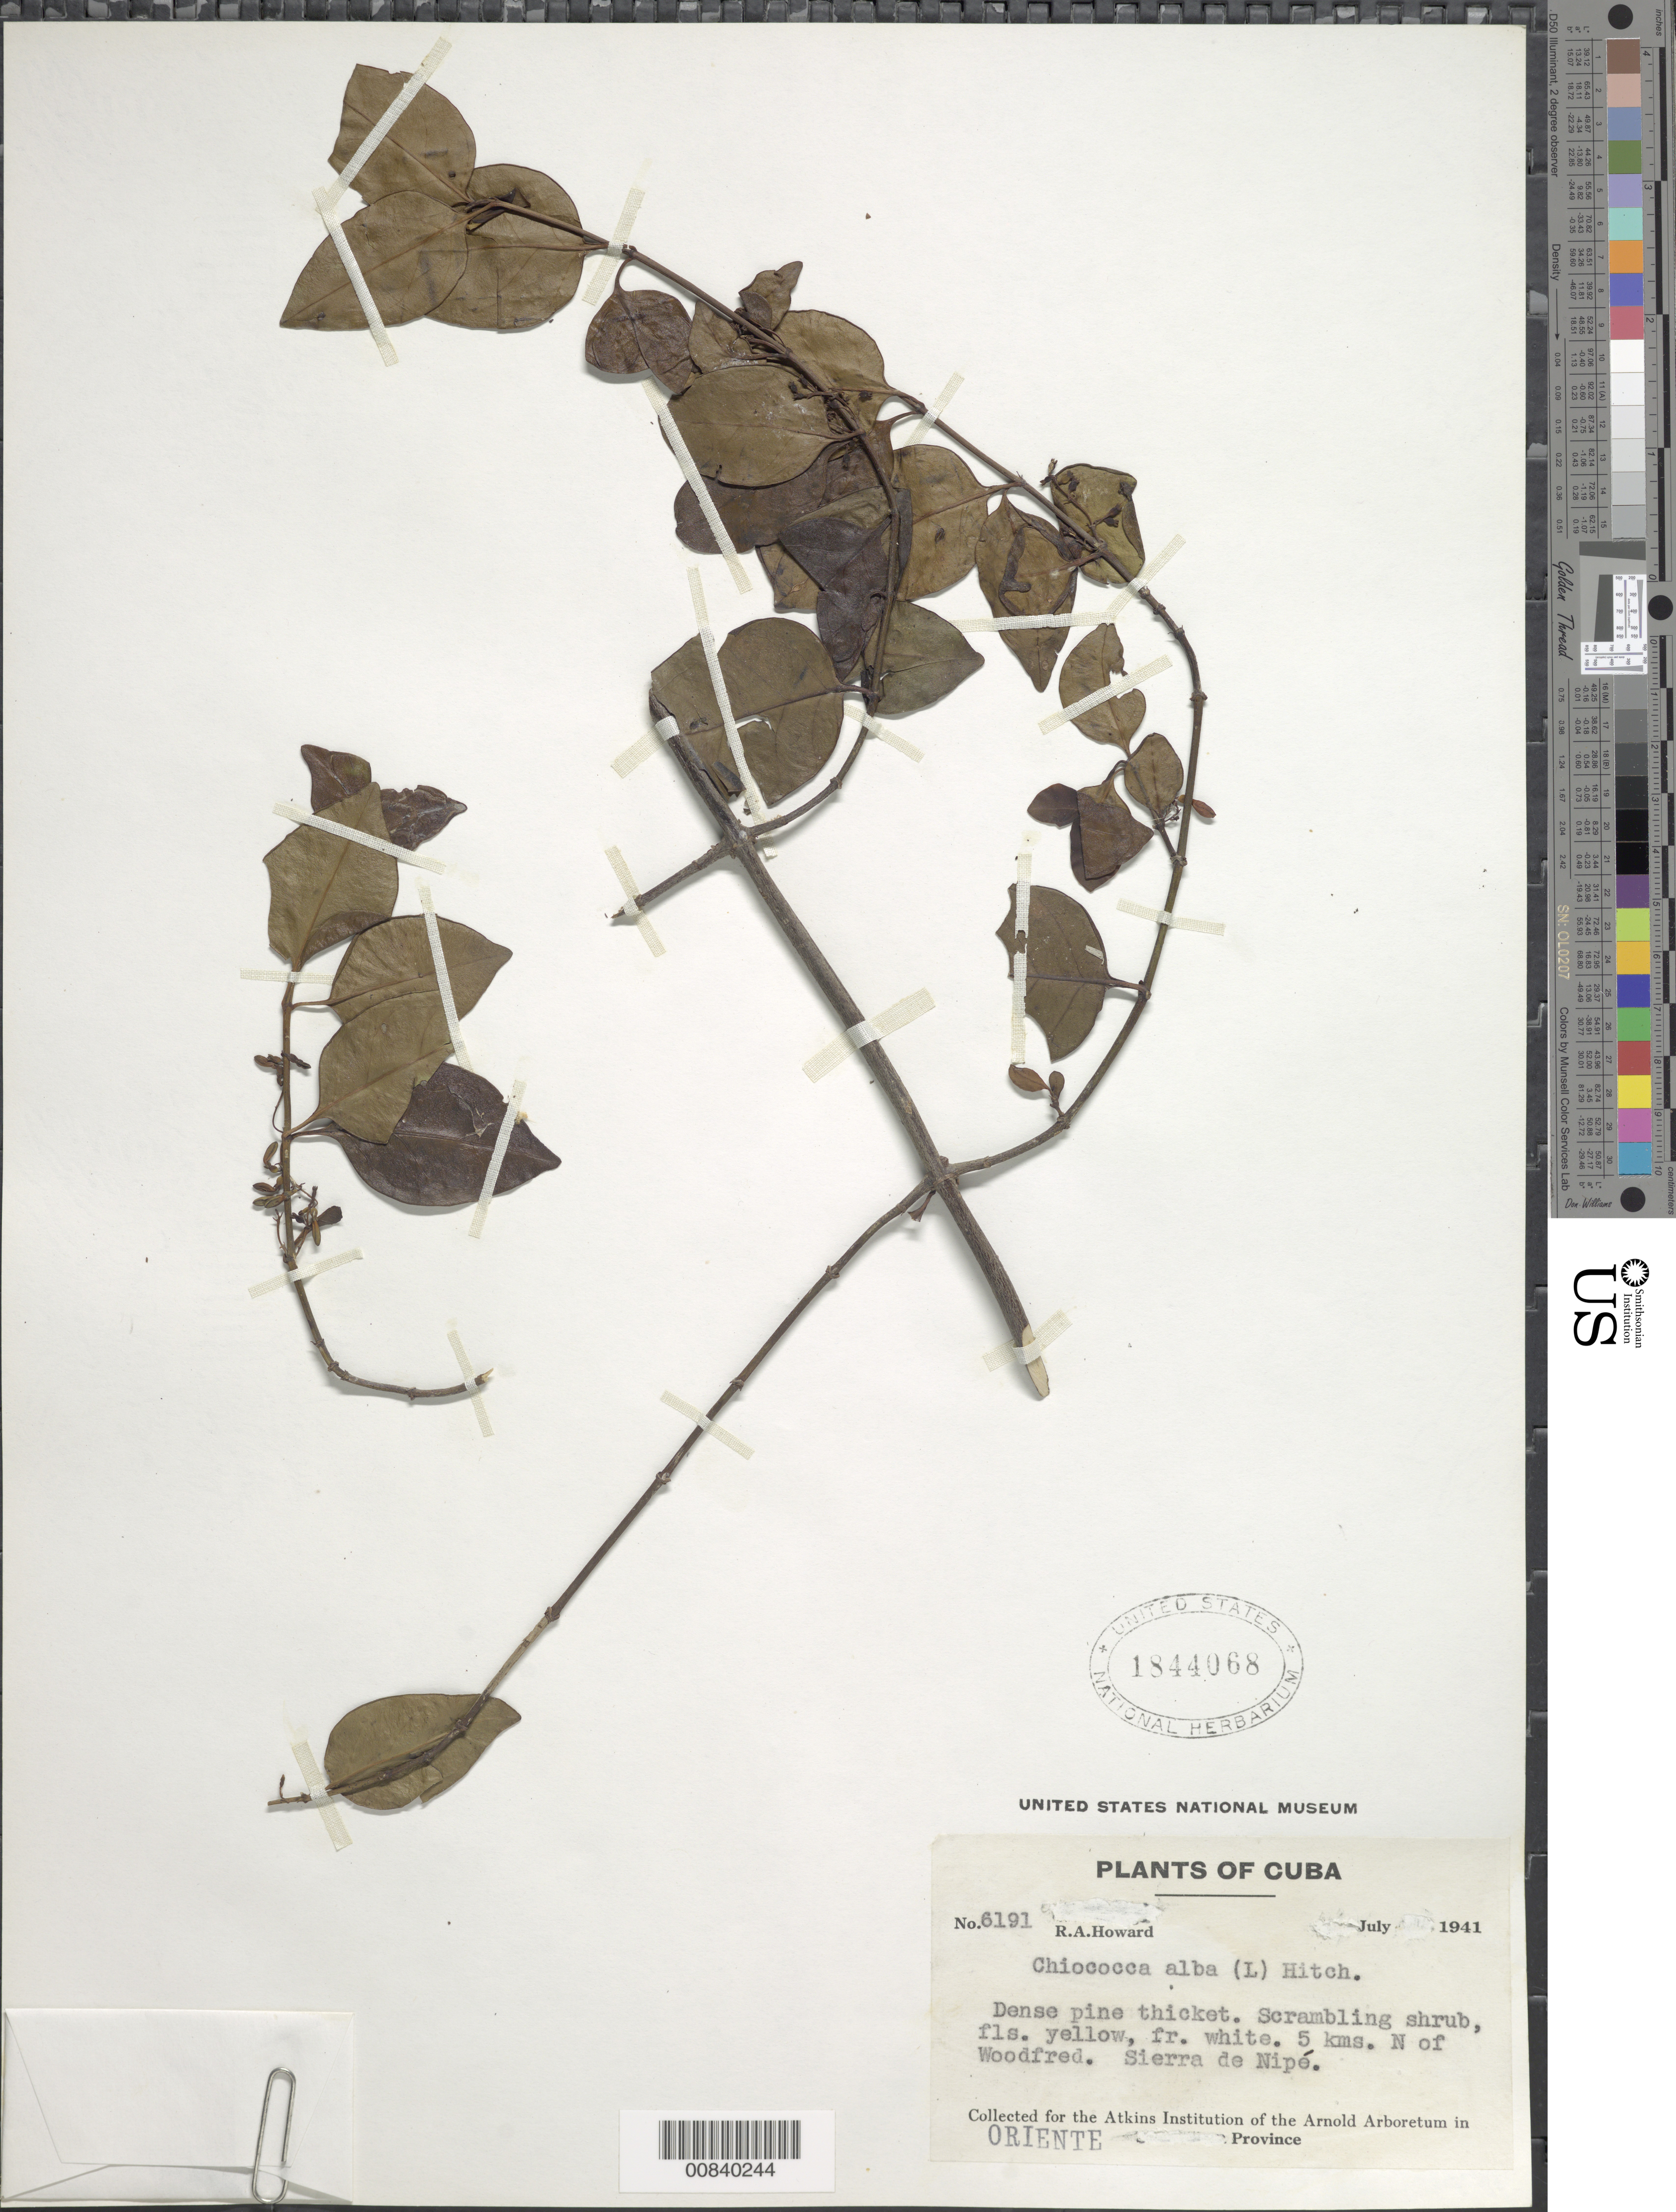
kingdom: Plantae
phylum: Tracheophyta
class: Magnoliopsida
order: Gentianales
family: Rubiaceae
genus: Chiococca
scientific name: Chiococca alba subsp. alba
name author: (L.) Hitchc.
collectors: R. A. Howard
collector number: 6191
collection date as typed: Jul 1941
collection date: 1941-07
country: Cuba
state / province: Oriente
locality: Sierra de Nipé, 5 km N of Woodfred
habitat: Dense pine thicket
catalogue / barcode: US 1844068